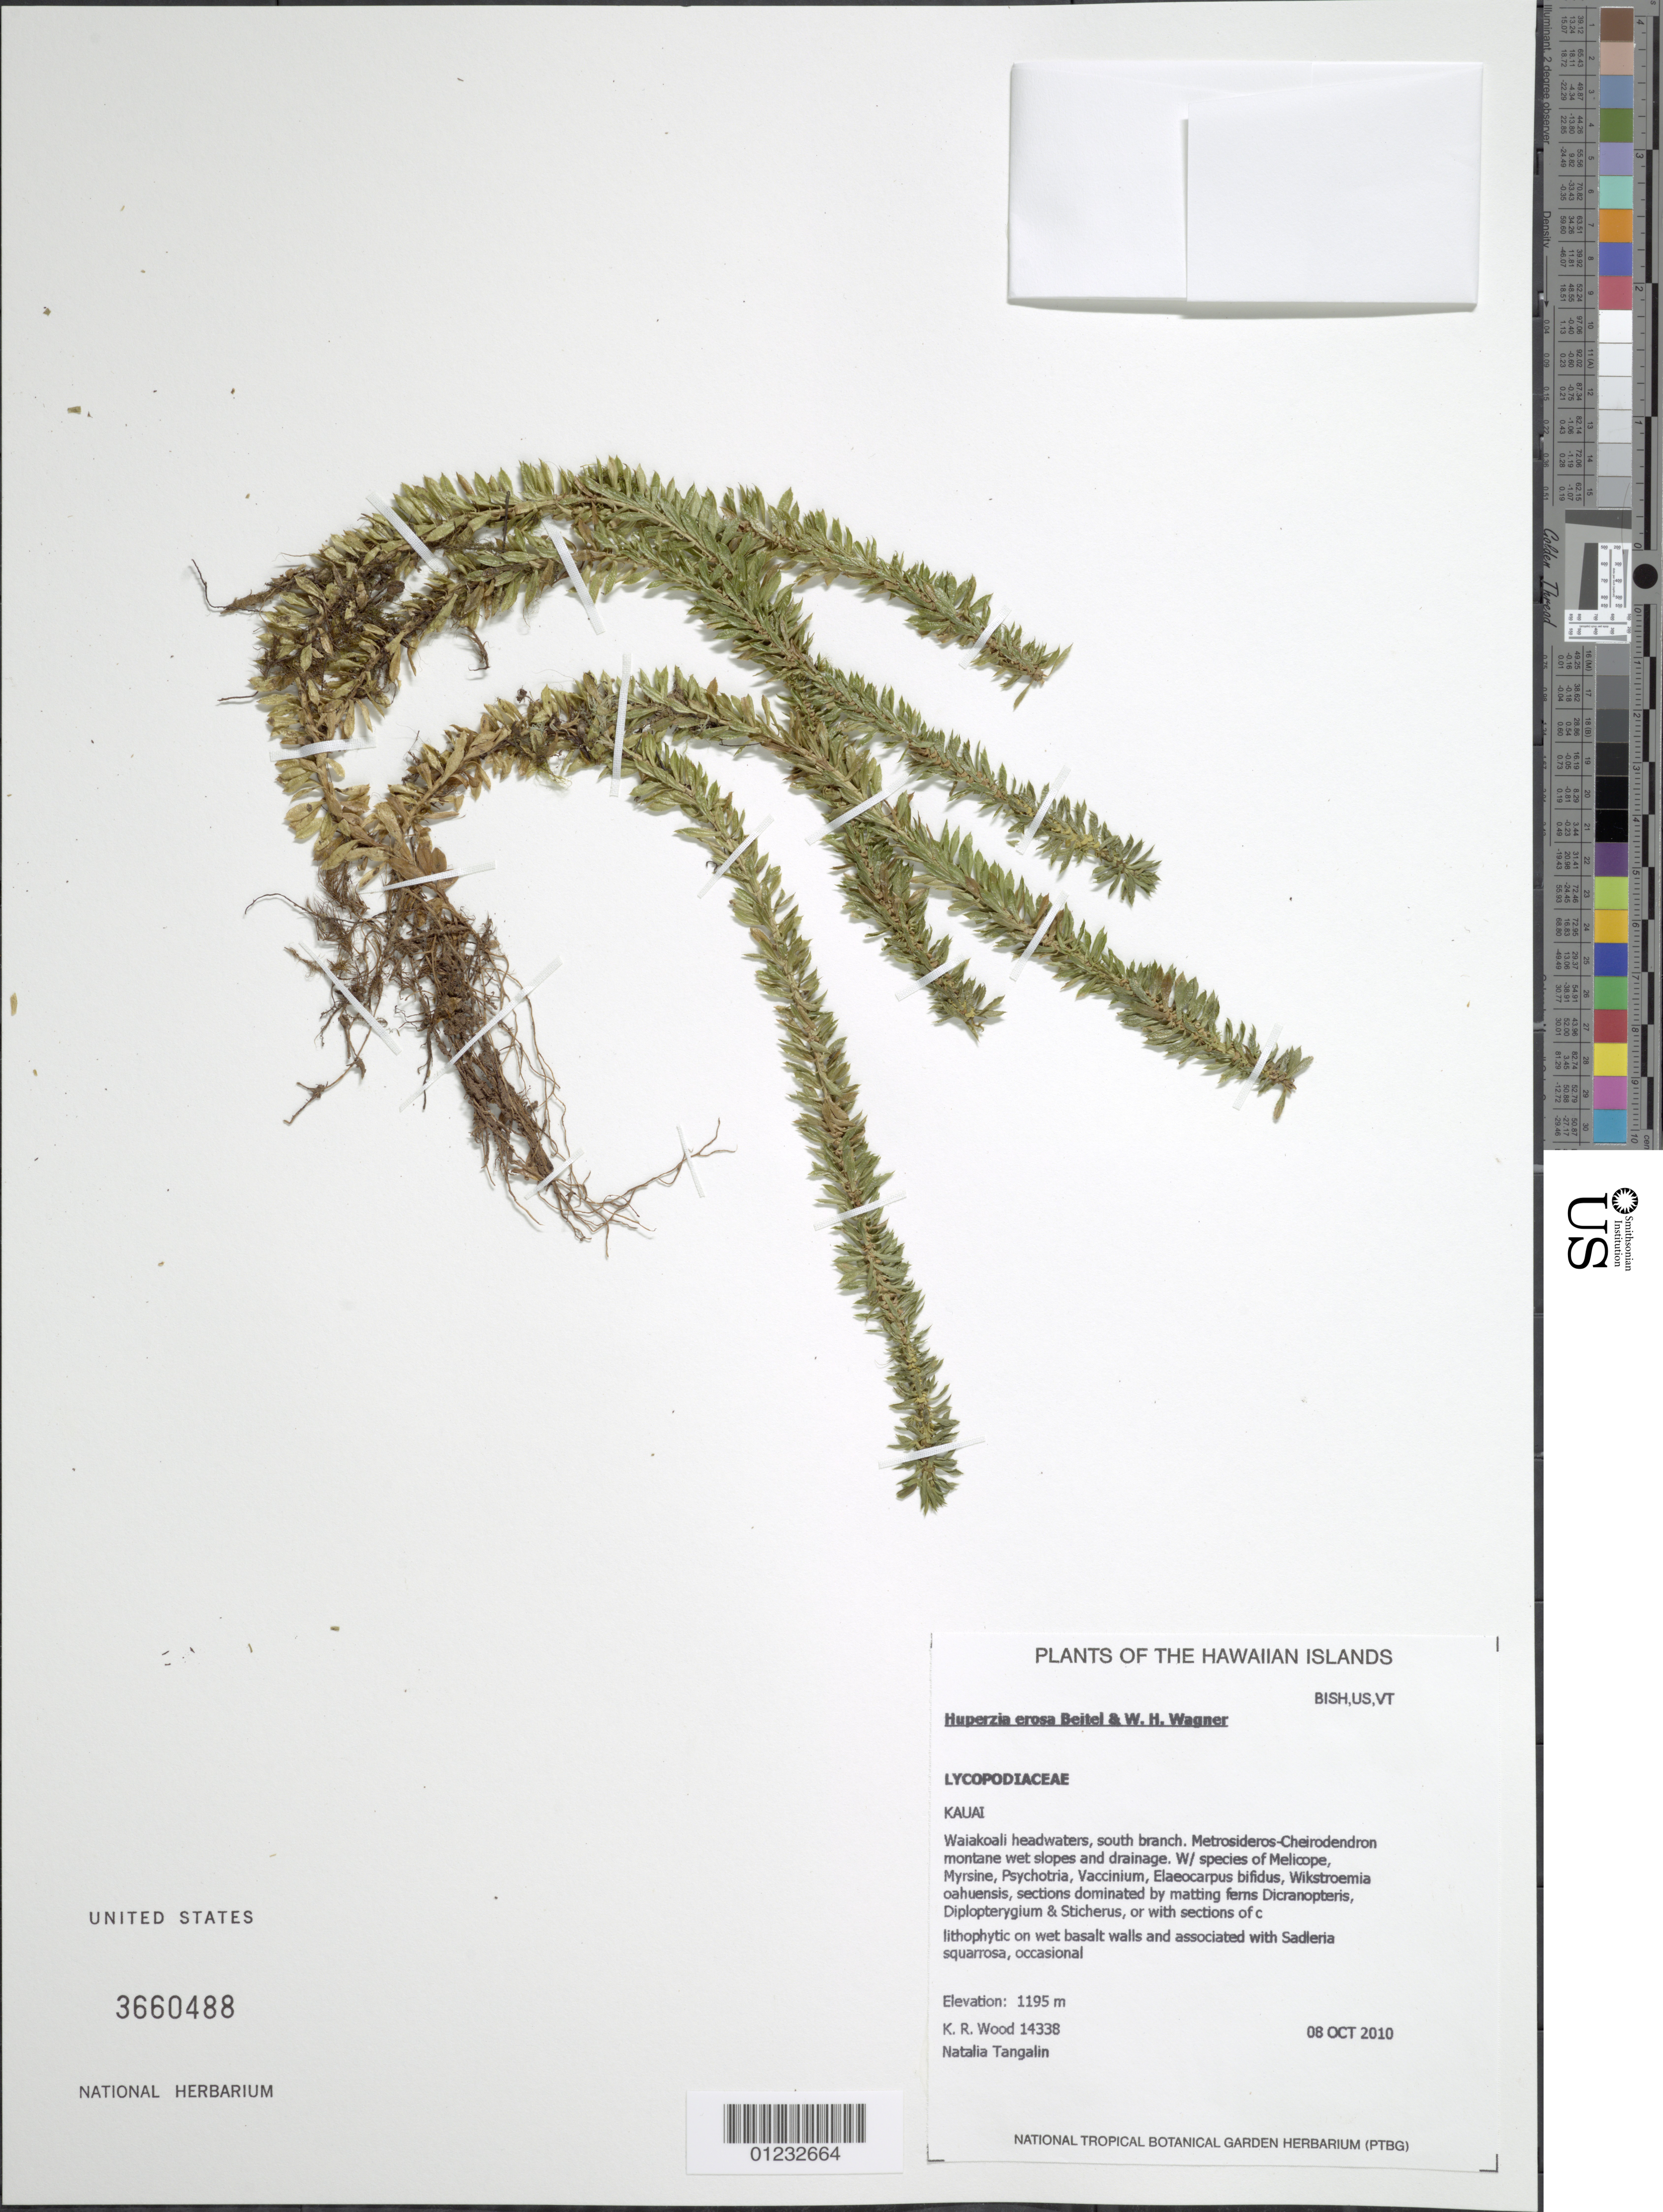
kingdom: Plantae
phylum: Tracheophyta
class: Lycopodiopsida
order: Lycopodiales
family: Lycopodiaceae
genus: Huperzia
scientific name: Huperzia erosa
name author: Beitel & W.H. Wagner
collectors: K. R. Wood & N. Tangalin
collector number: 14338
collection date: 2010-10-08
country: United States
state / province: Hawaii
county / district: Kauai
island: Kaua'i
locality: Waiakoali headwaters, south branch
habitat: Montane wet slopes and drainage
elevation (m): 1195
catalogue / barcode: US 3660488